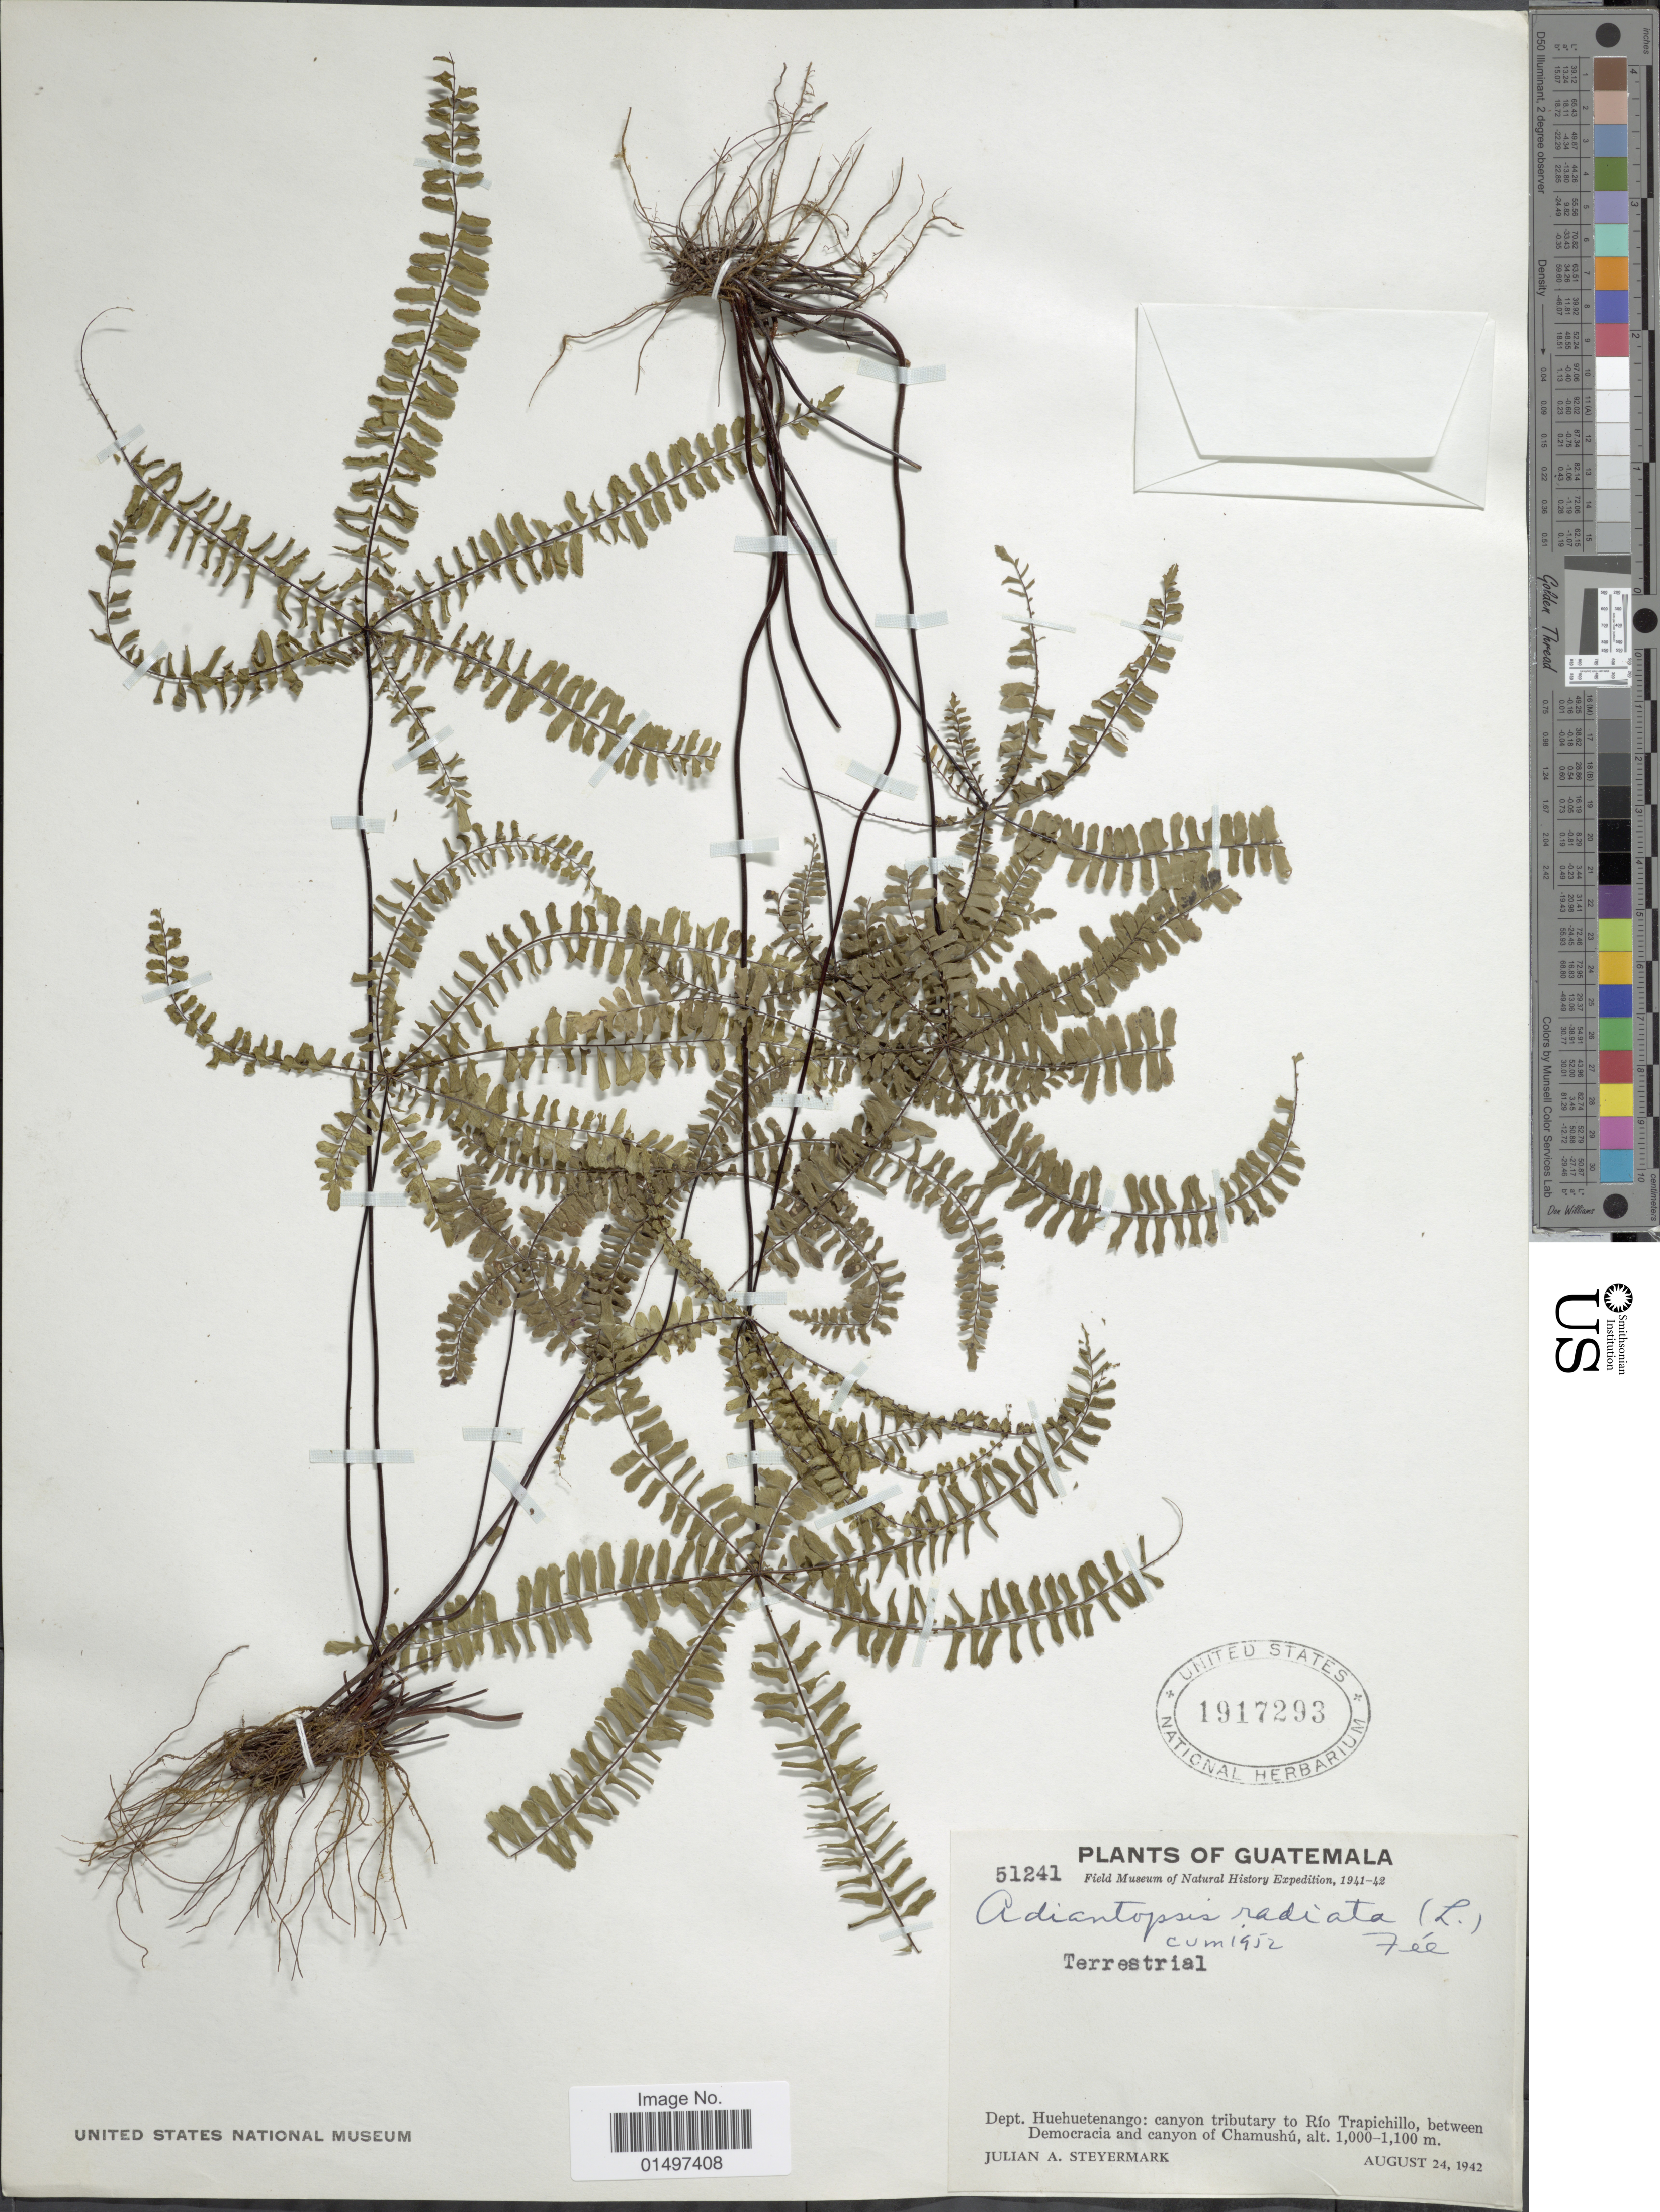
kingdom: Plantae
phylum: Tracheophyta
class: Polypodiopsida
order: Polypodiales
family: Pteridaceae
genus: Adiantopsis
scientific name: Adiantopsis radiata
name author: (L.) Fée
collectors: J. Steyermark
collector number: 51241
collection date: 1942-08-24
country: Guatemala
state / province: Huehuetenango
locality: Dept. Huehuetenango: canyon tributary to Rio Trapichillo, between Democracia and canyon of Chamushu.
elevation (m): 1000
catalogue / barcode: US 1917293